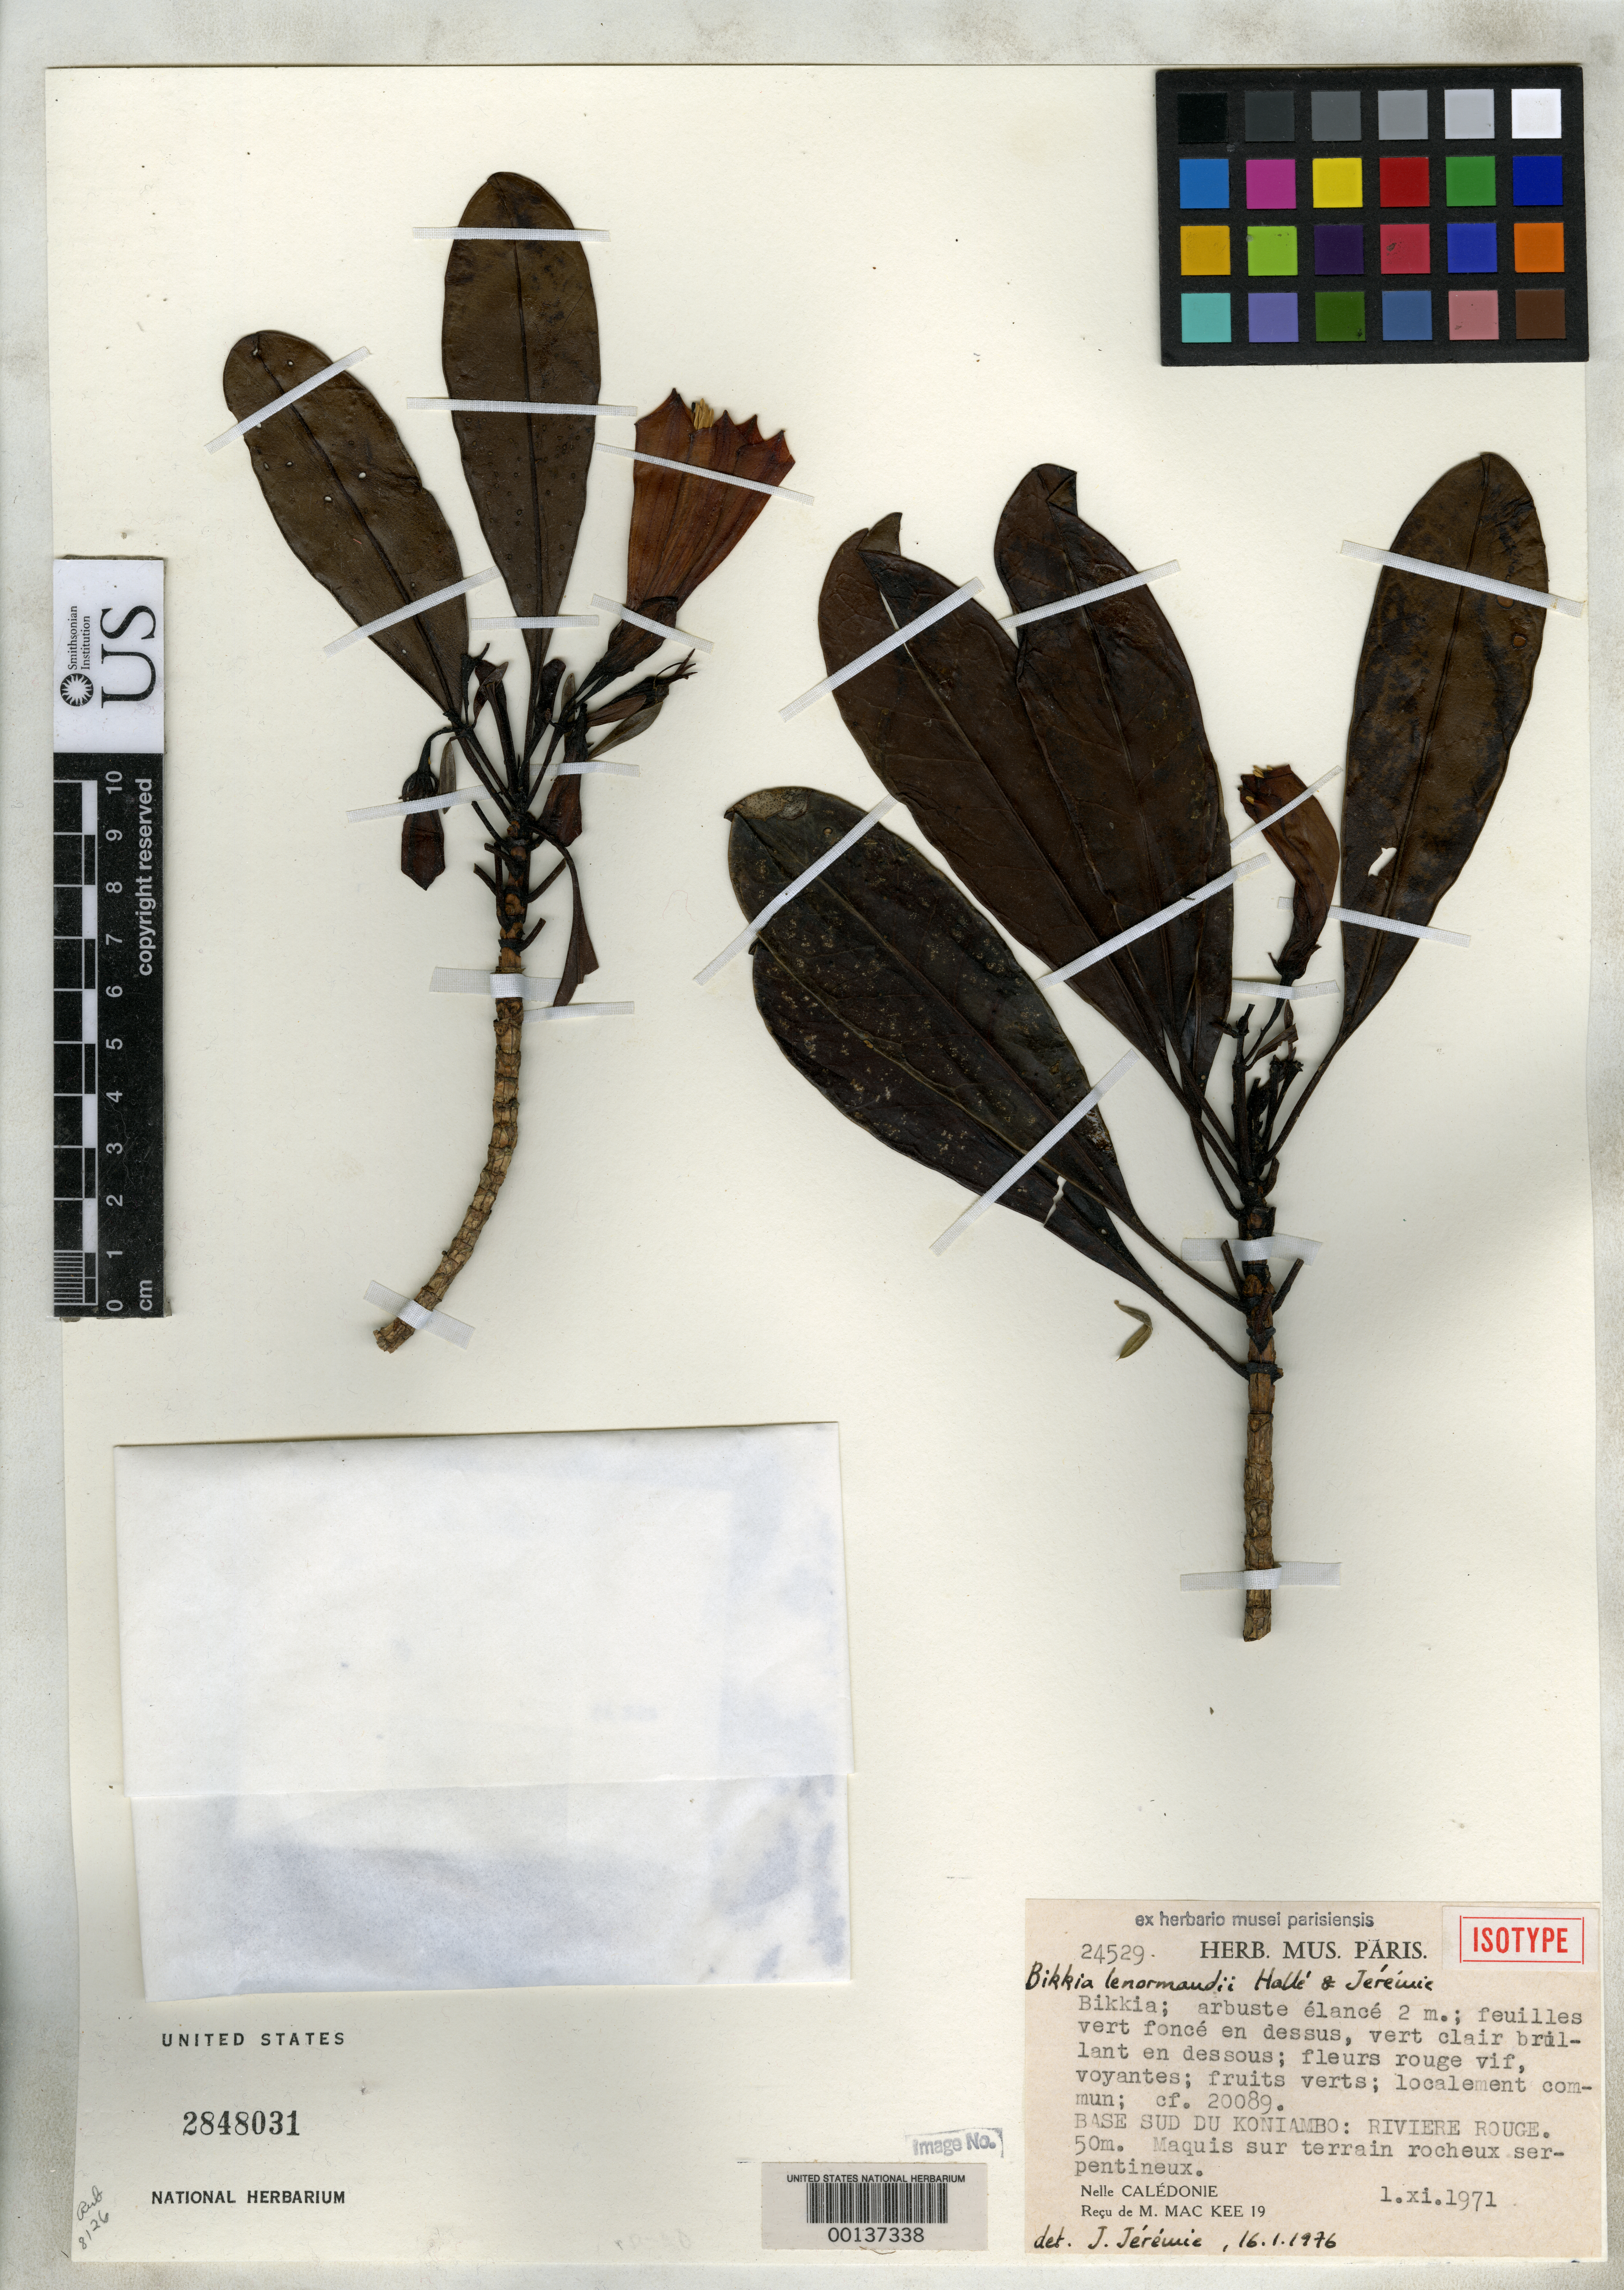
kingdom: Plantae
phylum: Tracheophyta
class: Magnoliopsida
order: Gentianales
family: Rubiaceae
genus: Bikkia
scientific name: Bikkia lenormandii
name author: N. Hallé & Jérémie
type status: Isotype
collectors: H. S. MacKee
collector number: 24529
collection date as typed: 01 Nov 1971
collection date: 1971-11-01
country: New Caledonia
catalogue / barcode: US 2848031